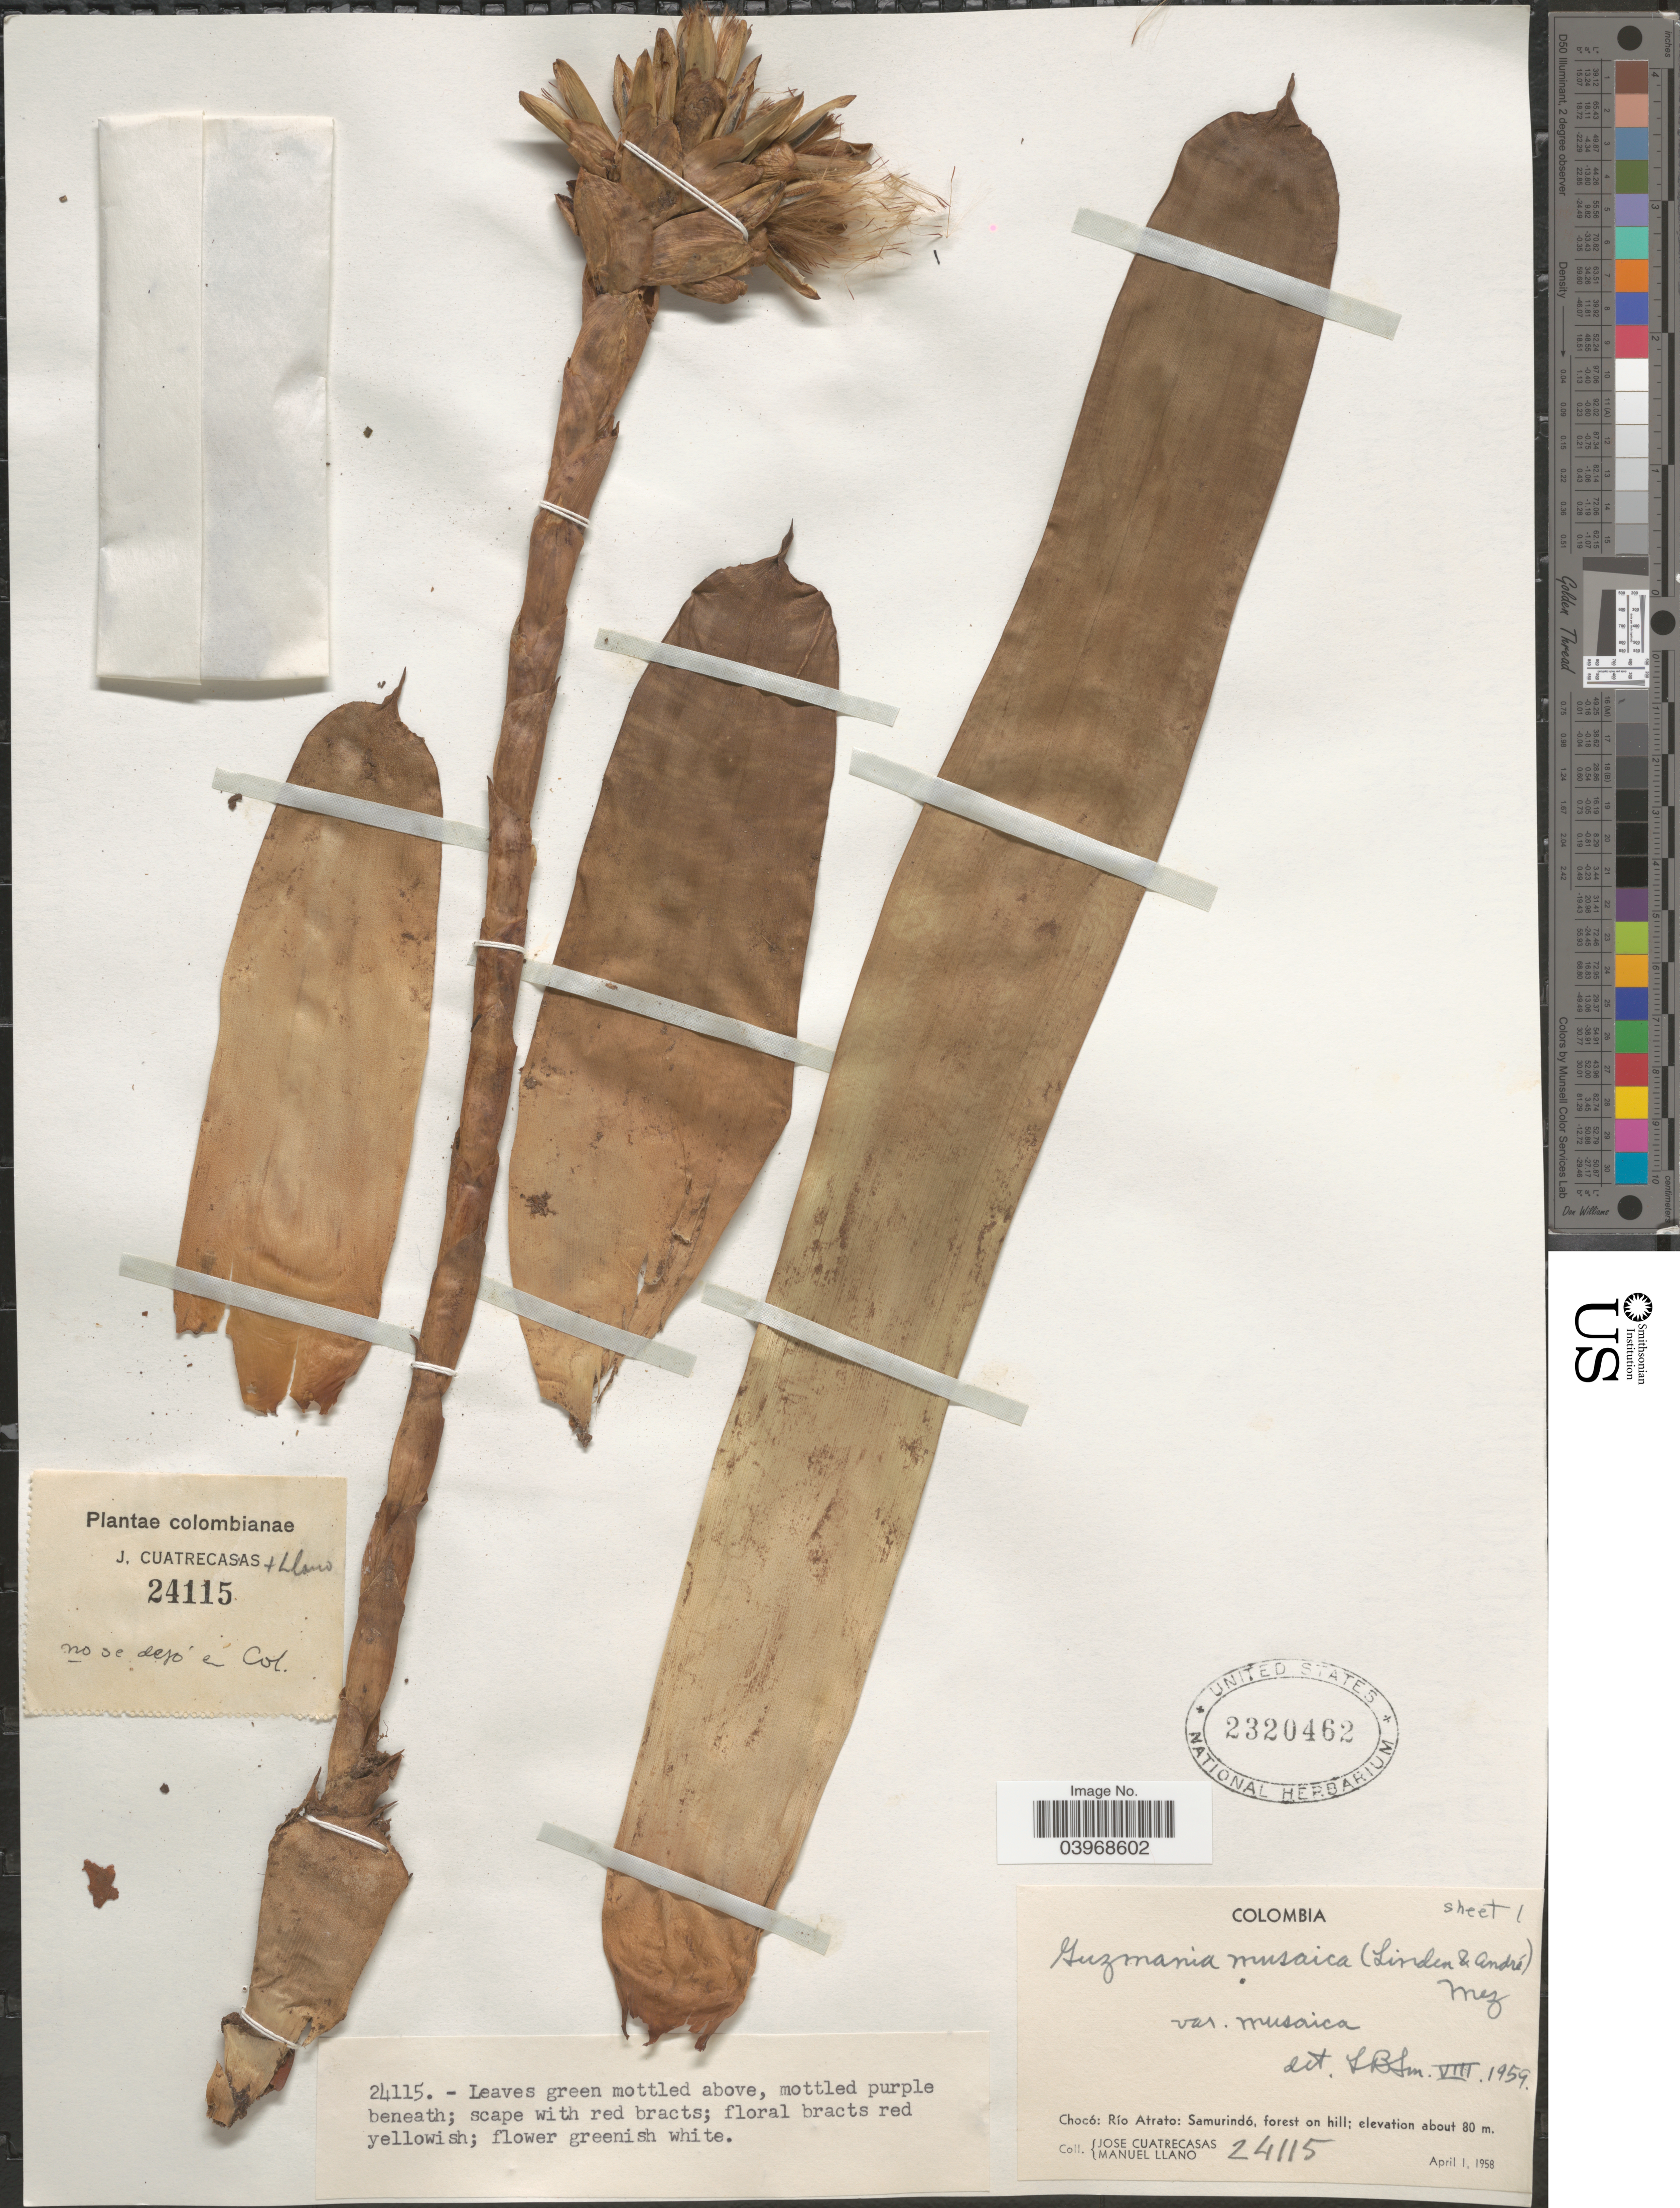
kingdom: Plantae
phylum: Tracheophyta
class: Liliopsida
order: Poales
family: Bromeliaceae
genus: Guzmania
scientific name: Guzmania musaica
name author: (Linden & André) Mez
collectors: J. Cuatrecasas & M. Llano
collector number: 24115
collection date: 1958-04-01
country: Colombia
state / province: Chocó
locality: Río Atrato: Samurindó, forest on hill.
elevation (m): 80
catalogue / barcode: US 2320462